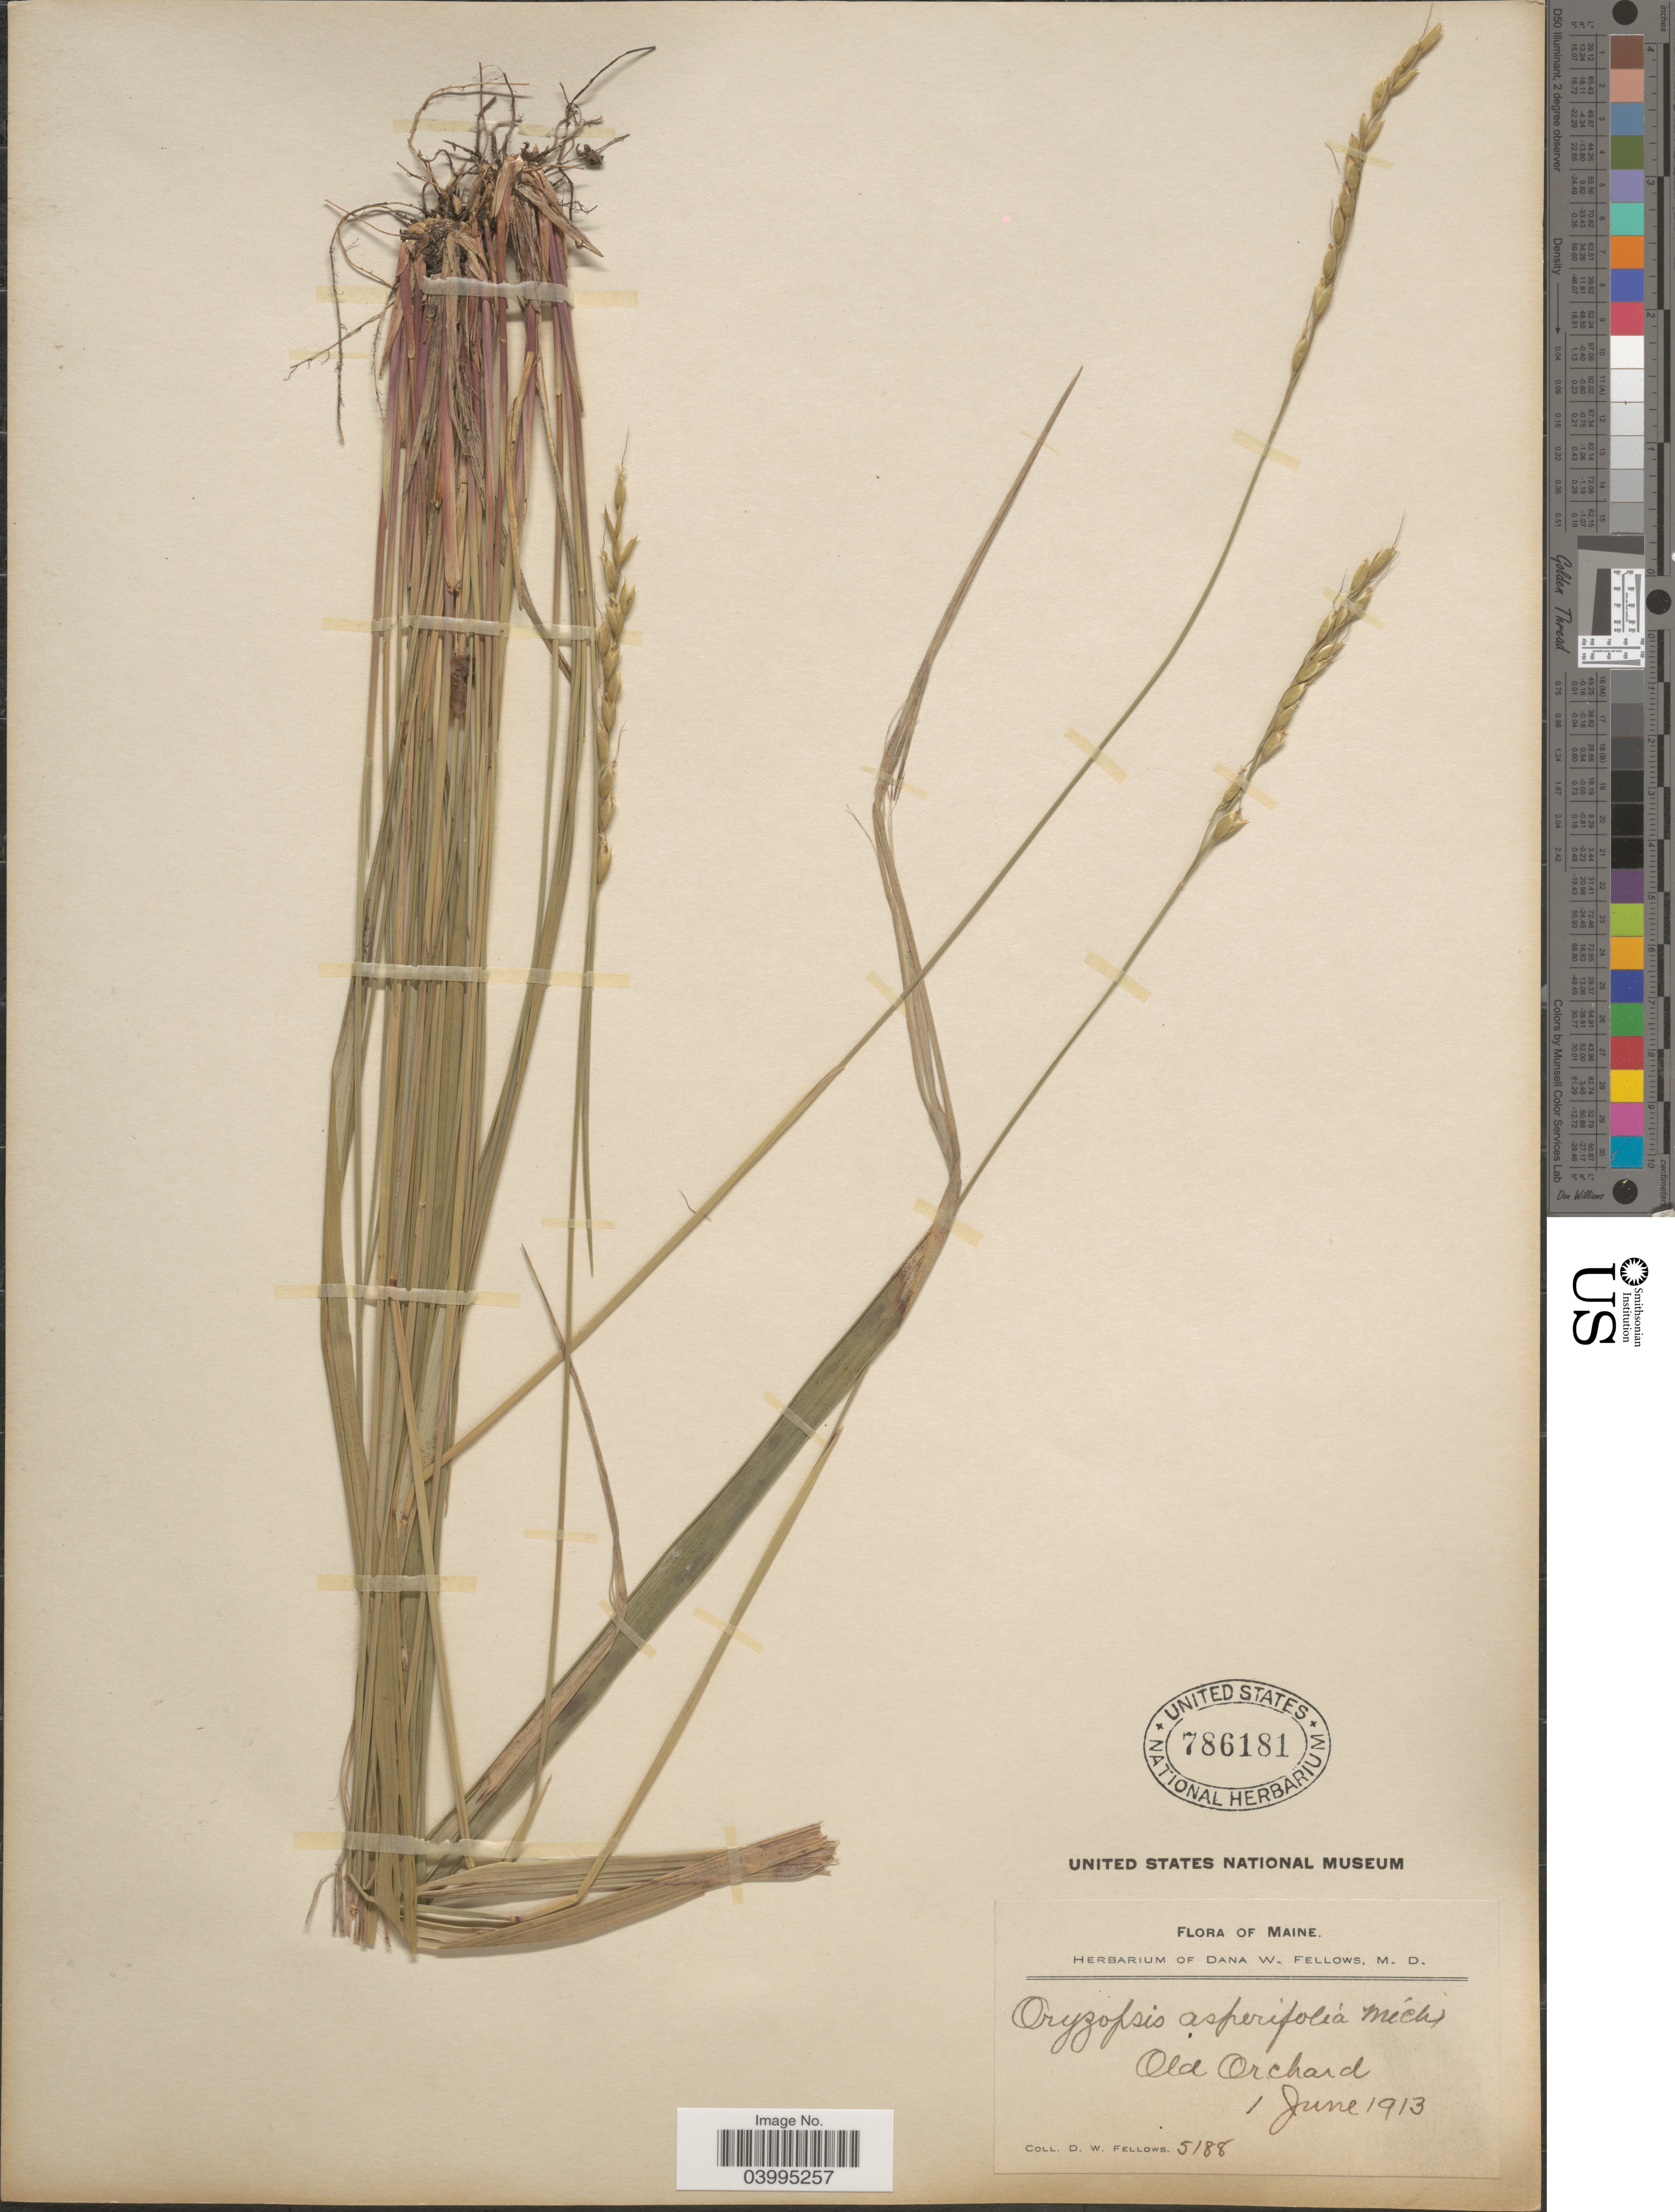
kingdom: Plantae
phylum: Tracheophyta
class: Liliopsida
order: Poales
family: Poaceae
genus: Oryzopsis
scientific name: Oryzopsis asperifolia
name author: Michx.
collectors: D. W. Fellows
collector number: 5188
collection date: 1913-06-01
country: United States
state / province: Maine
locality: Old Orchard.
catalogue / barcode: US 786181